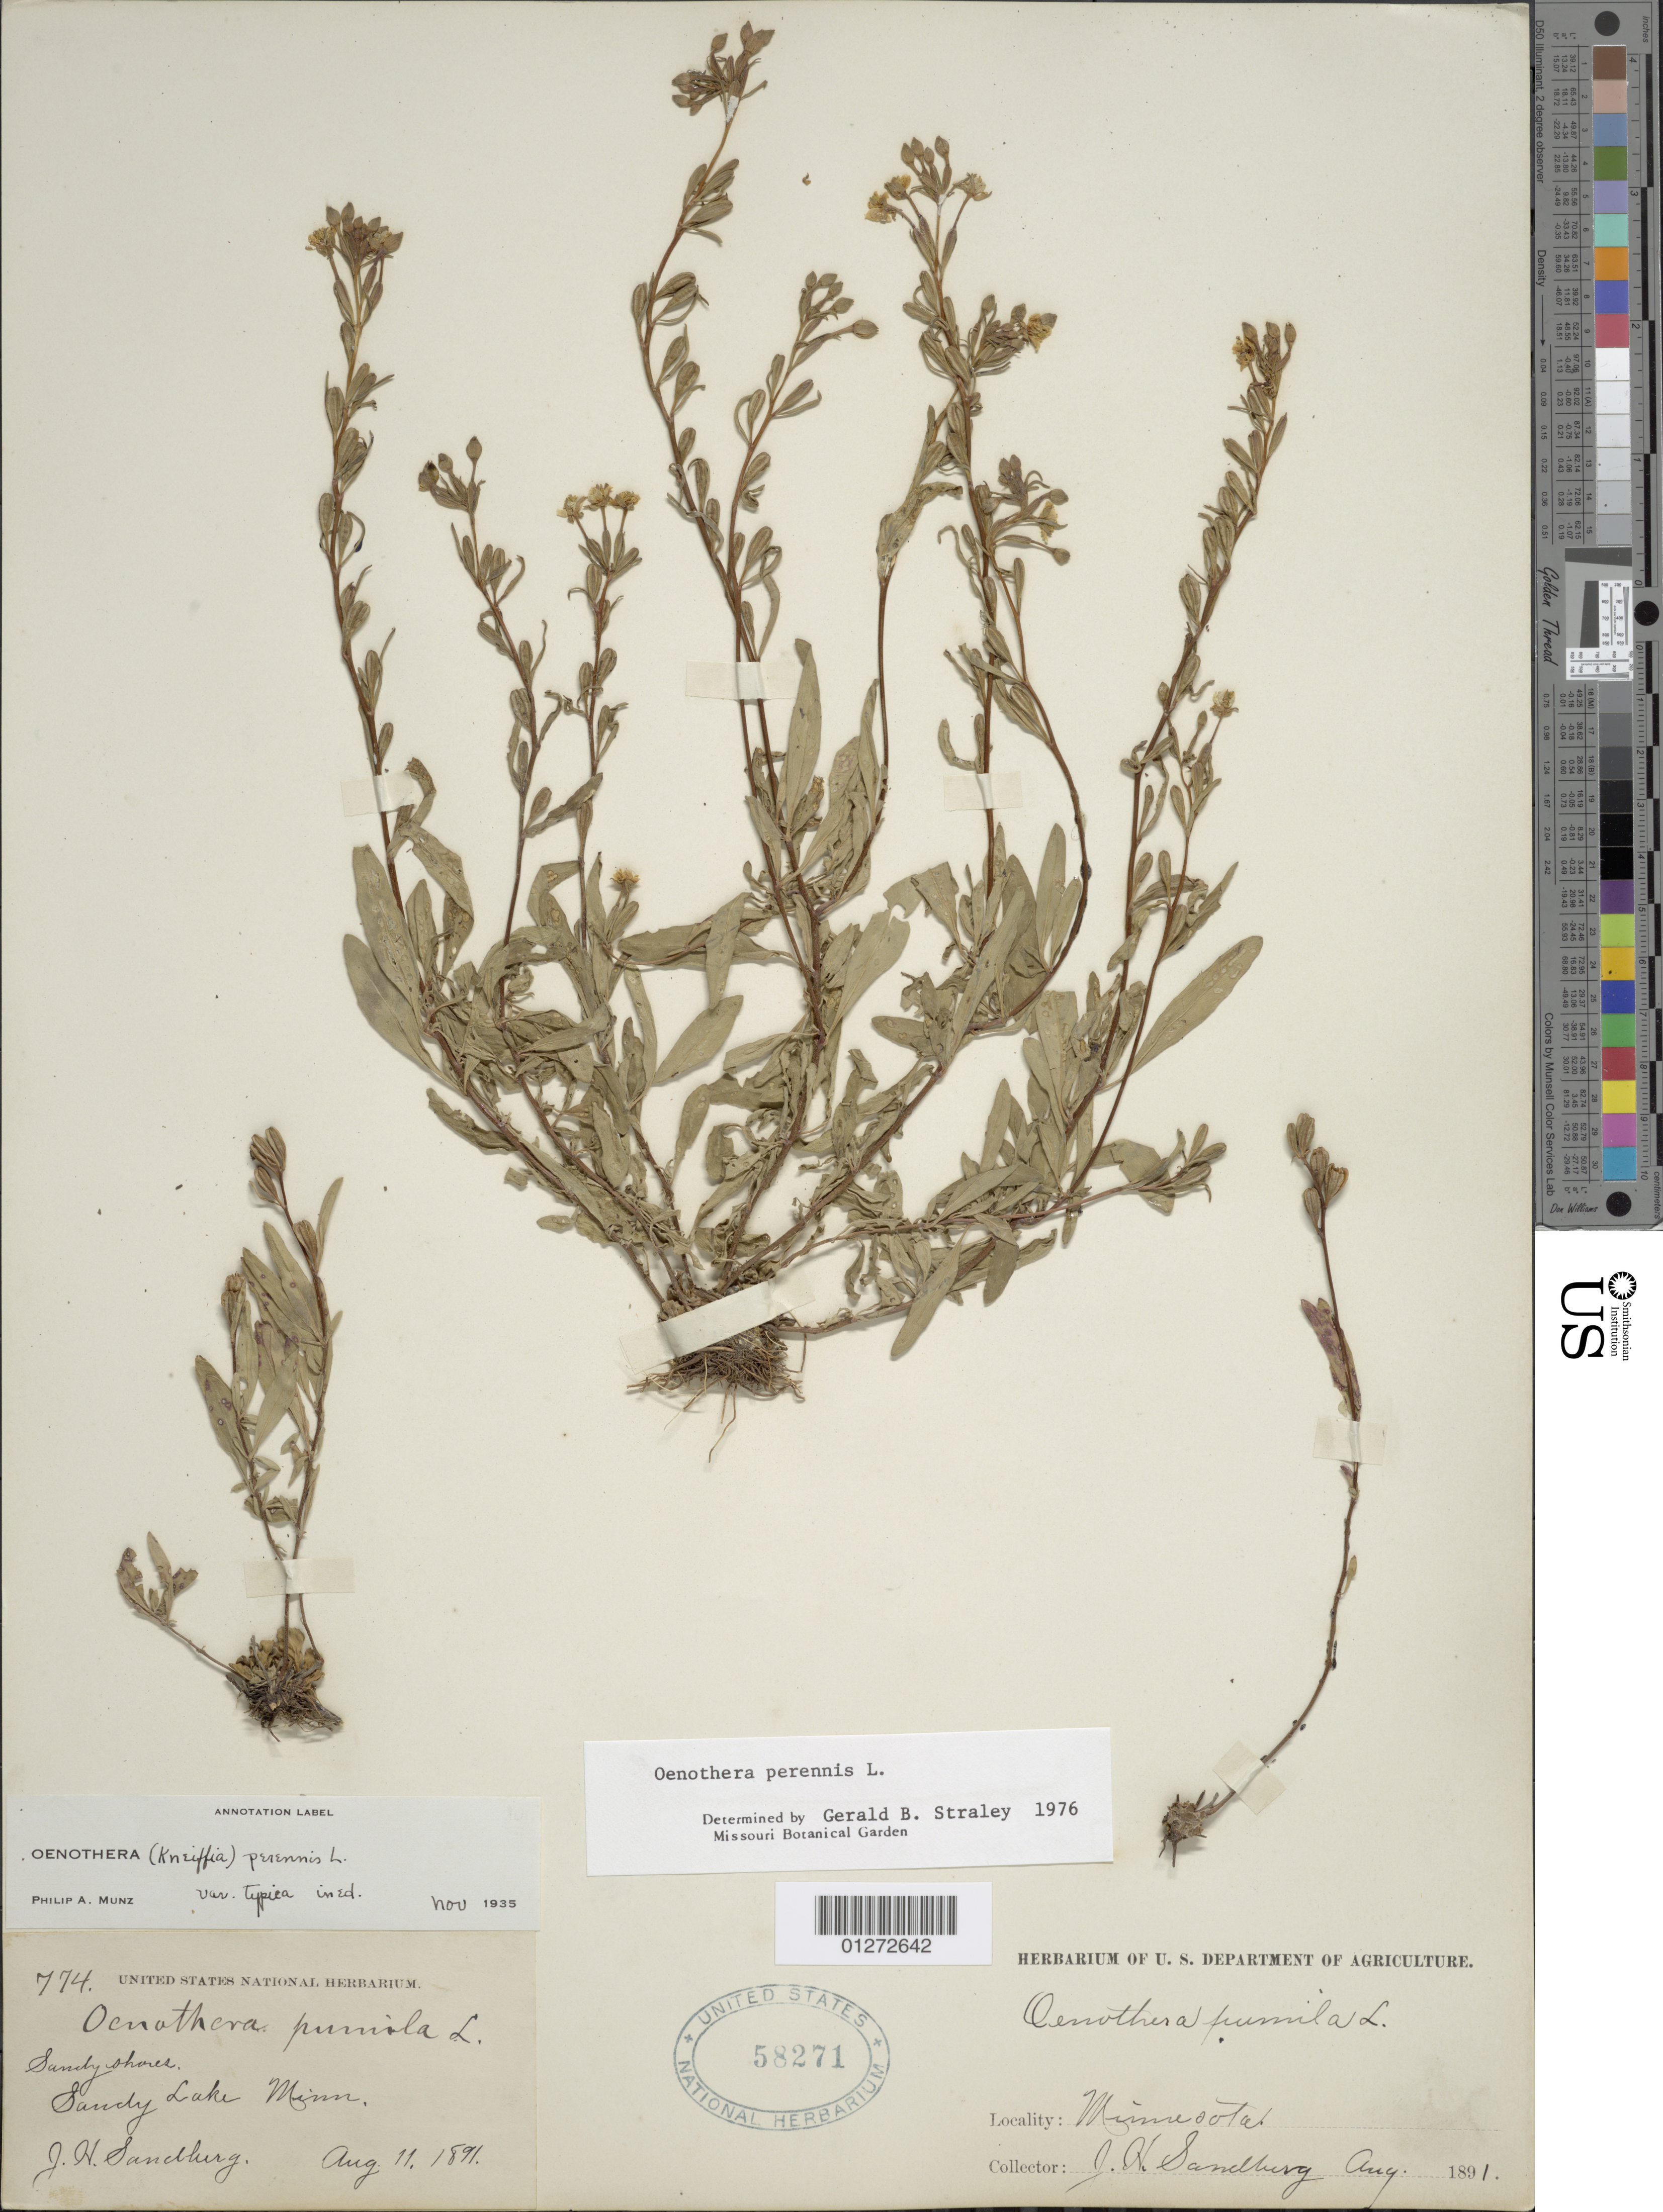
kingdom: Plantae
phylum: Tracheophyta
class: Magnoliopsida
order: Myrtales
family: Onagraceae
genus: Oenothera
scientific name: Oenothera perennis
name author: L.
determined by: Straley, G. B.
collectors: J. H. Sandberg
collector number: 774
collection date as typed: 11 Aug 1891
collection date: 1891-08-11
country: United States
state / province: Minnesota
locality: Sandy Lake.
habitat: Sandy shores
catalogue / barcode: US 58271